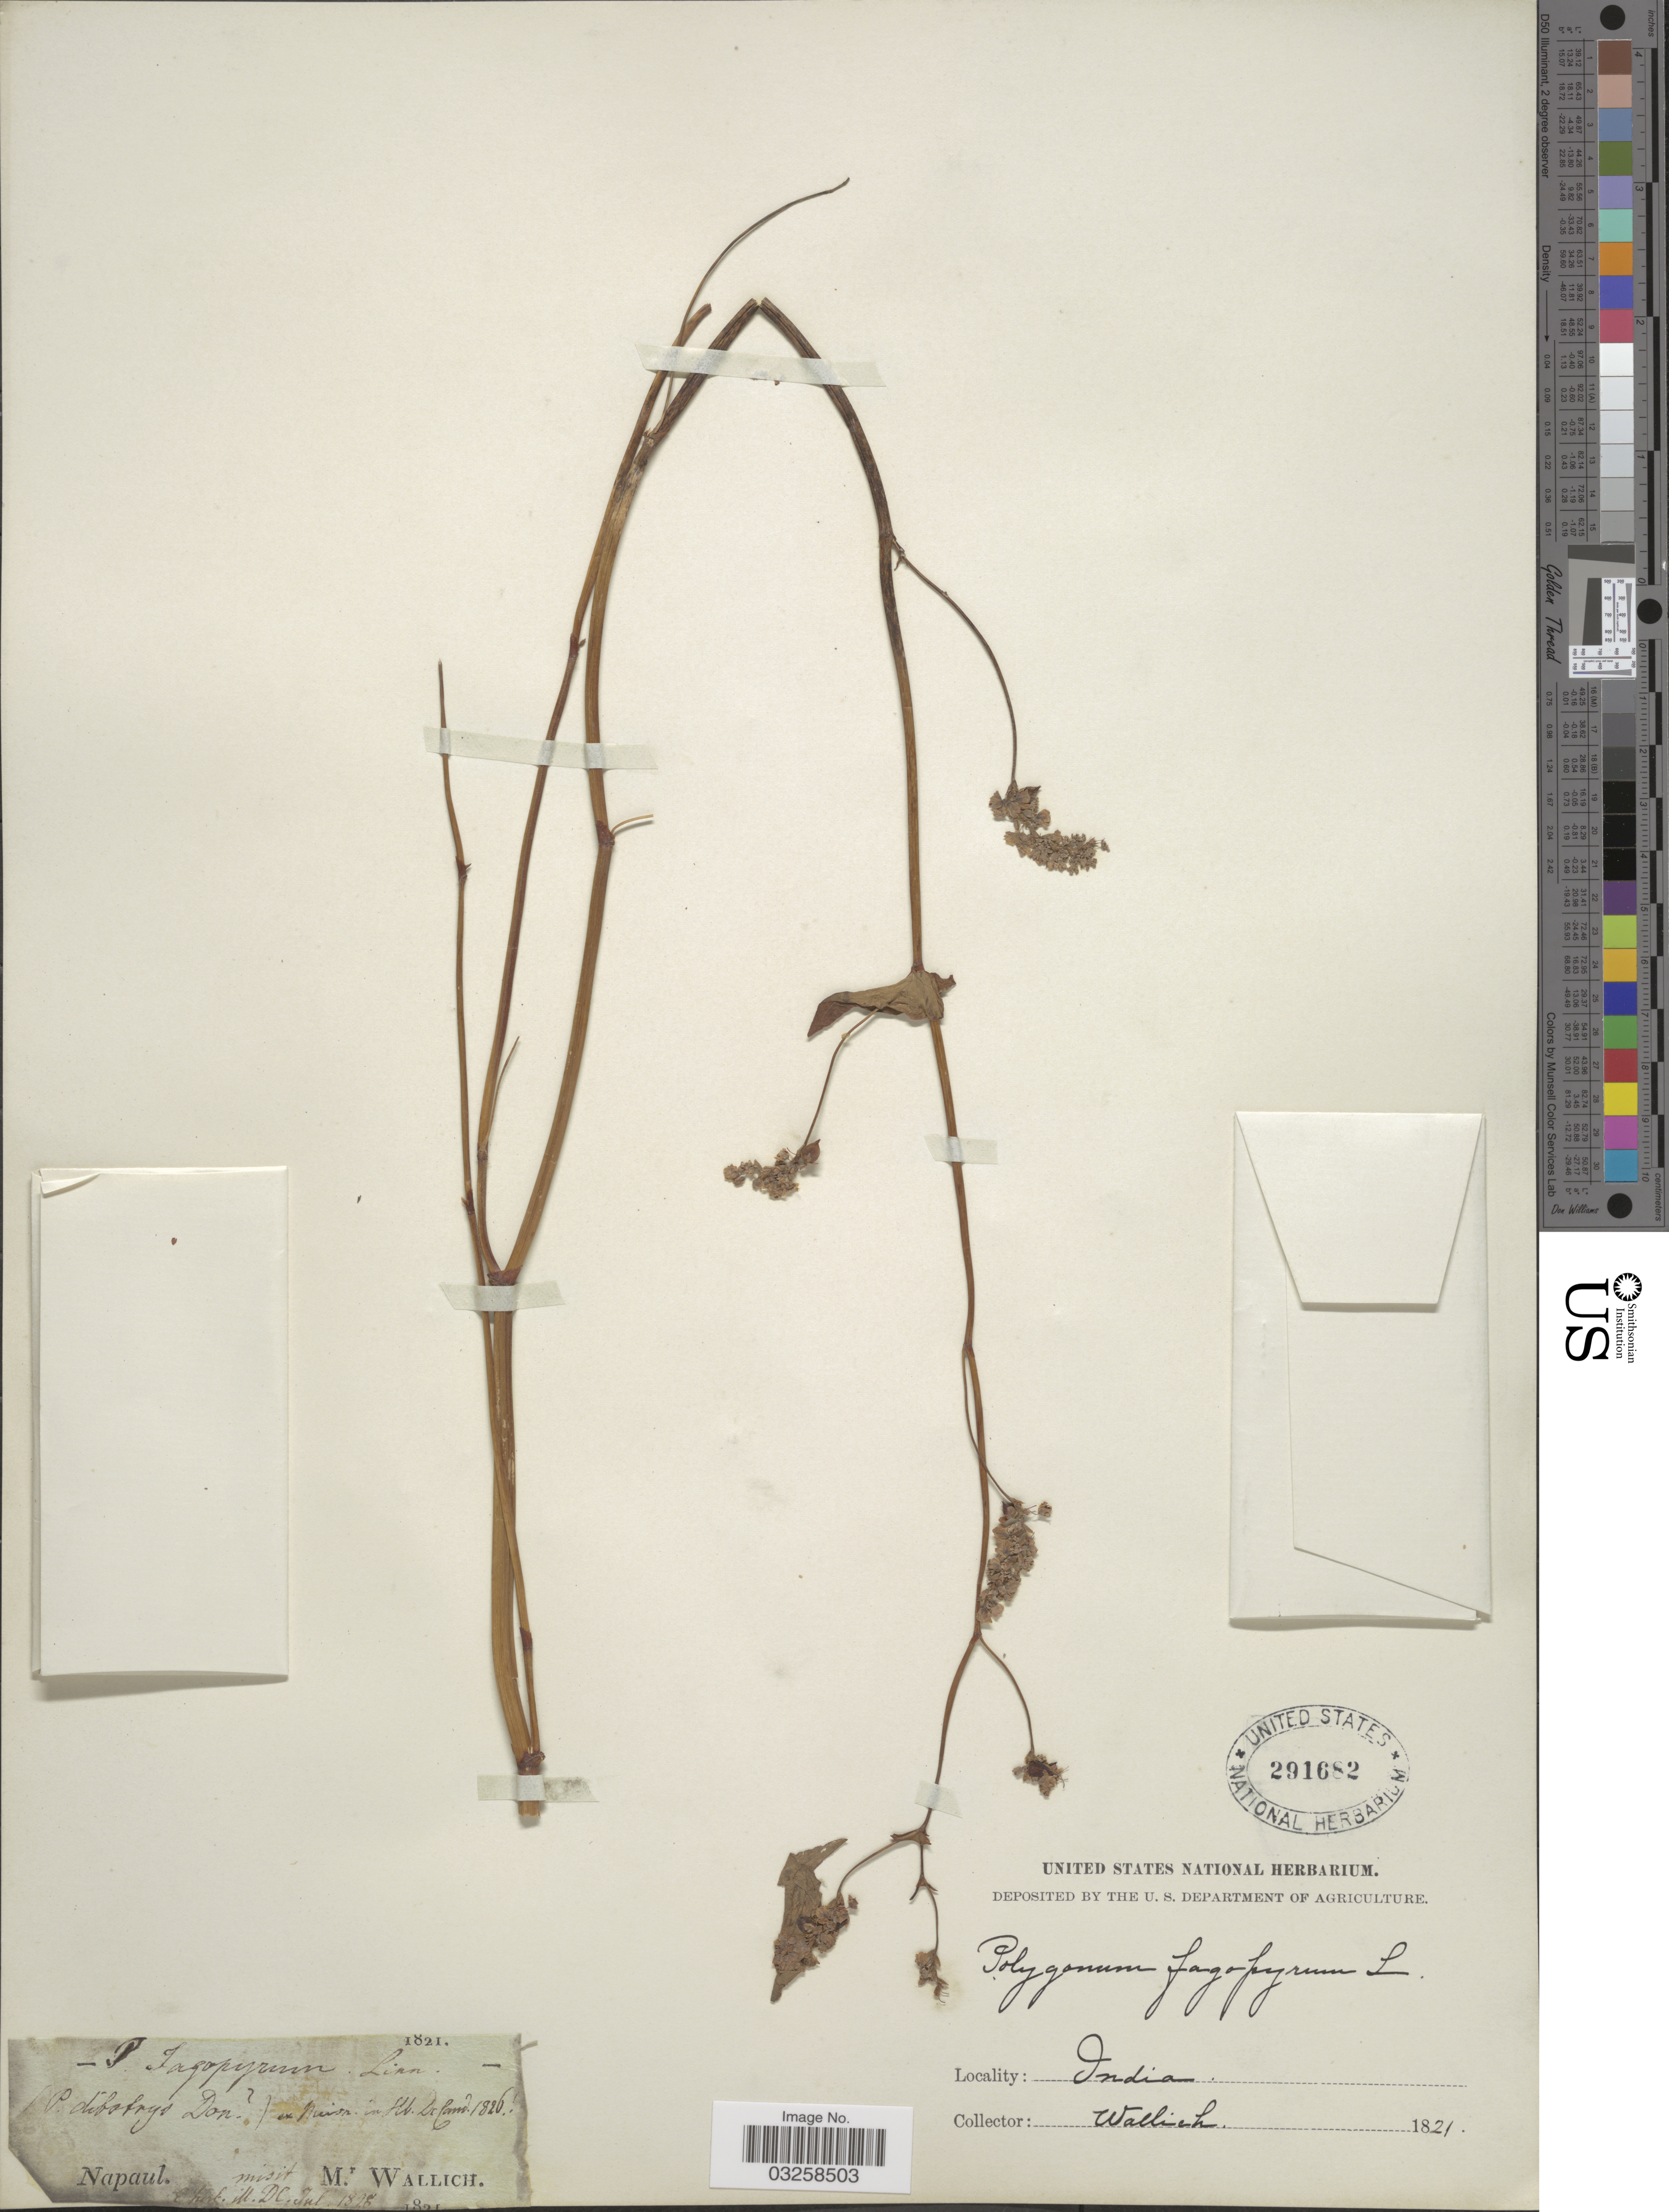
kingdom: Plantae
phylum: Tracheophyta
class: Magnoliopsida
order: Caryophyllales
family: Polygonaceae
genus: Polygonum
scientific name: Polygonum fagopyrum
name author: L.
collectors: -- Wallich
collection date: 1821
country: Nepal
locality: Napaul.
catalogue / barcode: US 291682